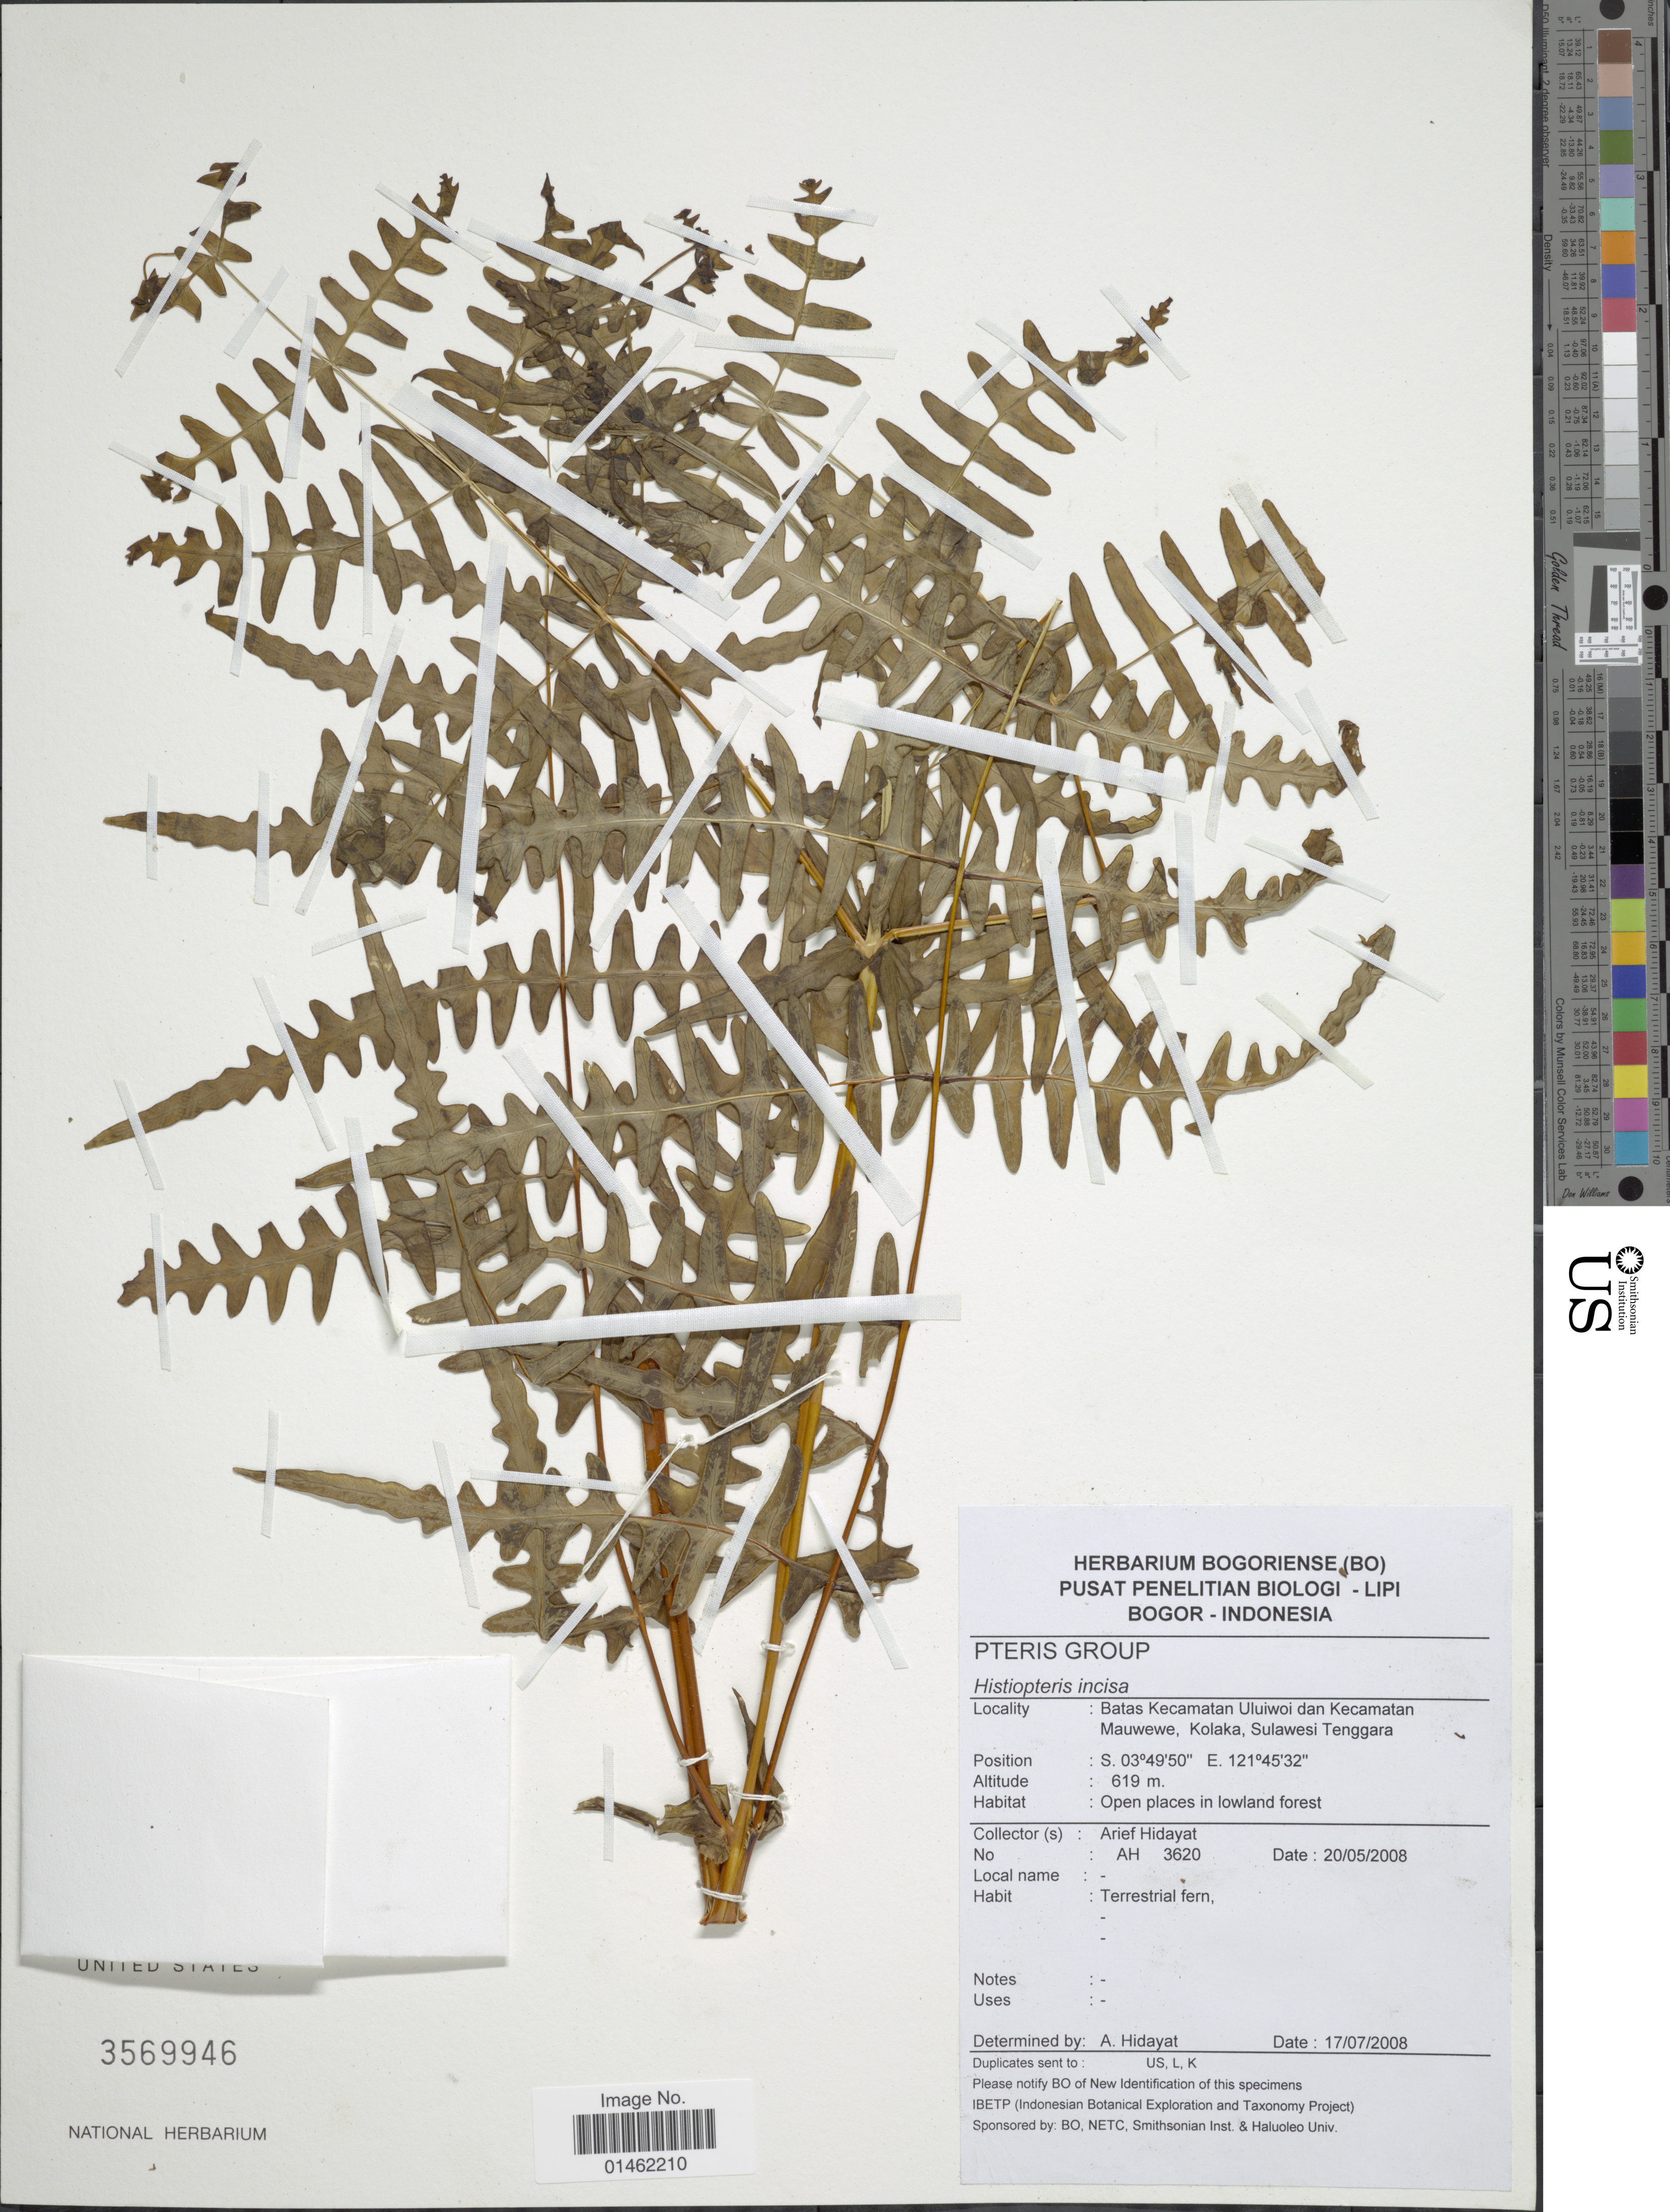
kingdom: Plantae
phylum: Tracheophyta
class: Polypodiopsida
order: Polypodiales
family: Dennstaedtiaceae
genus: Histiopteris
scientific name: Histiopteris incisa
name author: (Thunb.) J. Sm.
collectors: A. Hidayat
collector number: AH 3620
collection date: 2008-05-20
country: Indonesia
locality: Batas Kecamatan Uluiwoi dan Kecamatan Mauwewe, Kolaka, Sulawesi Tenggara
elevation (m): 619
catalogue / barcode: US 3566946